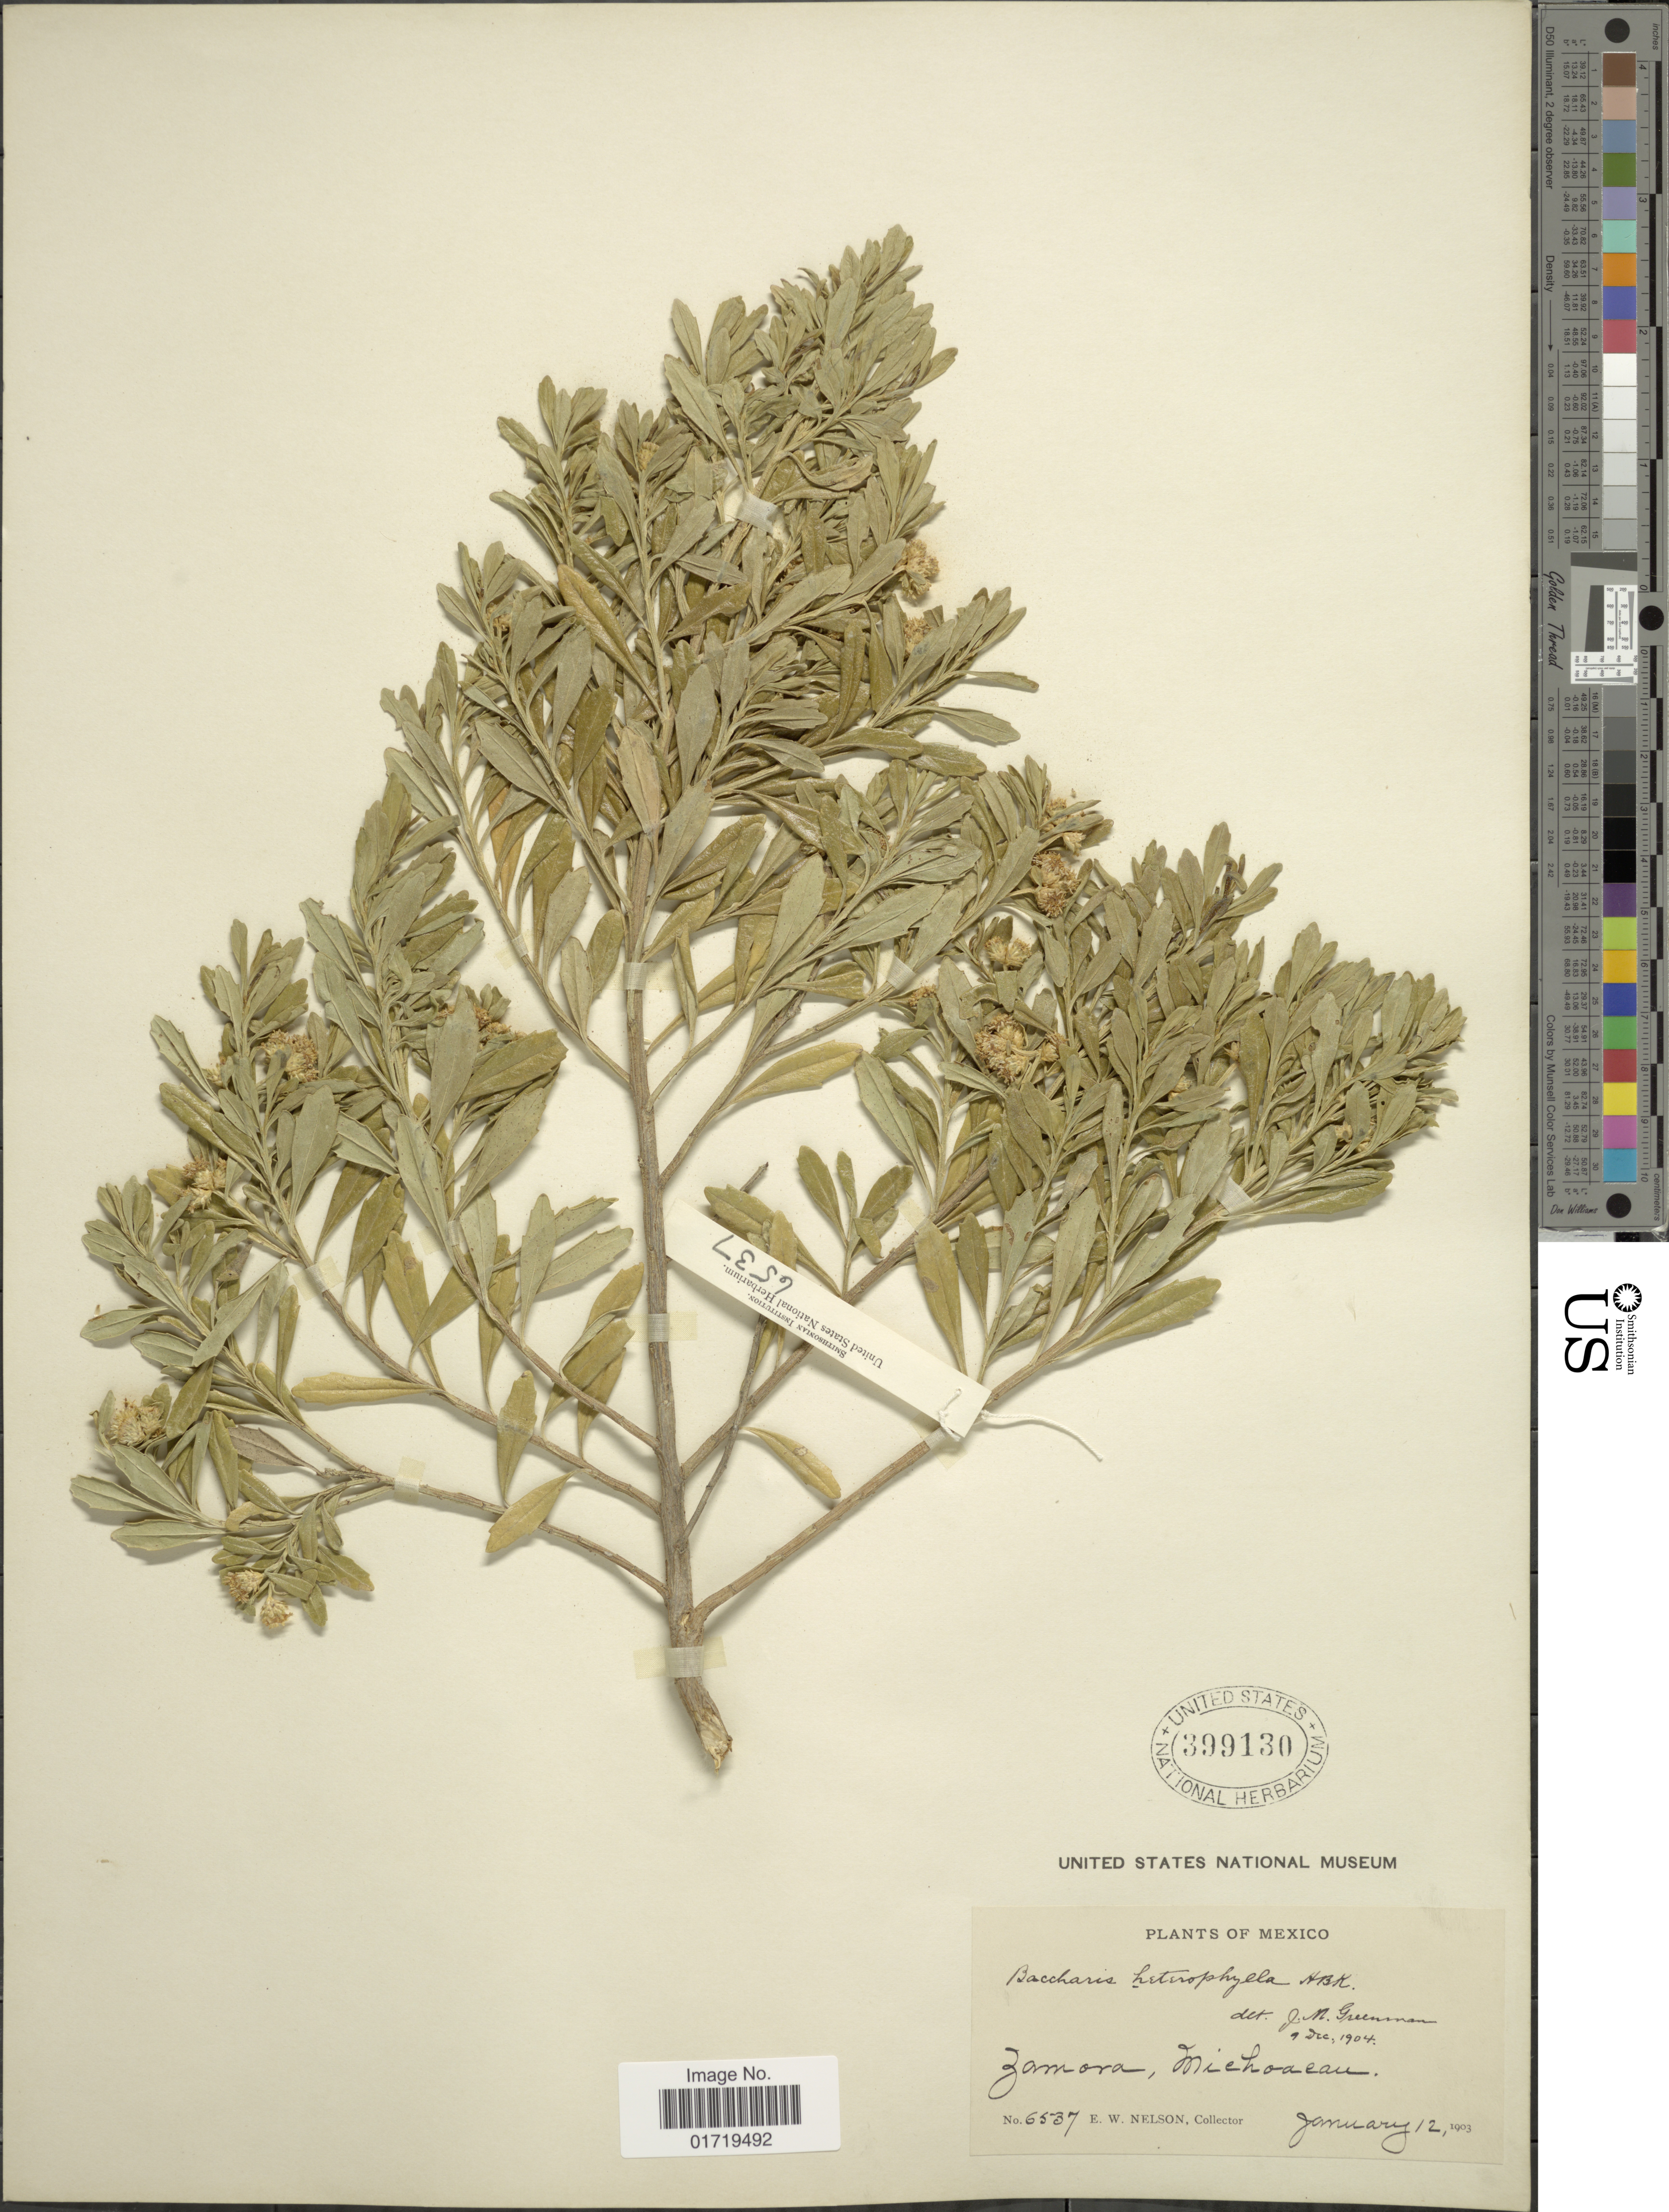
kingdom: Plantae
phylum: Tracheophyta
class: Magnoliopsida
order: Asterales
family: Asteraceae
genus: Baccharis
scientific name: Baccharis heterophylla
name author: Kunth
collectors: E. W. Nelson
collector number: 6537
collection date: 1903-01-12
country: Mexico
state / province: Michoacán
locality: Zamora, Michoacan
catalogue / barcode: US 399130